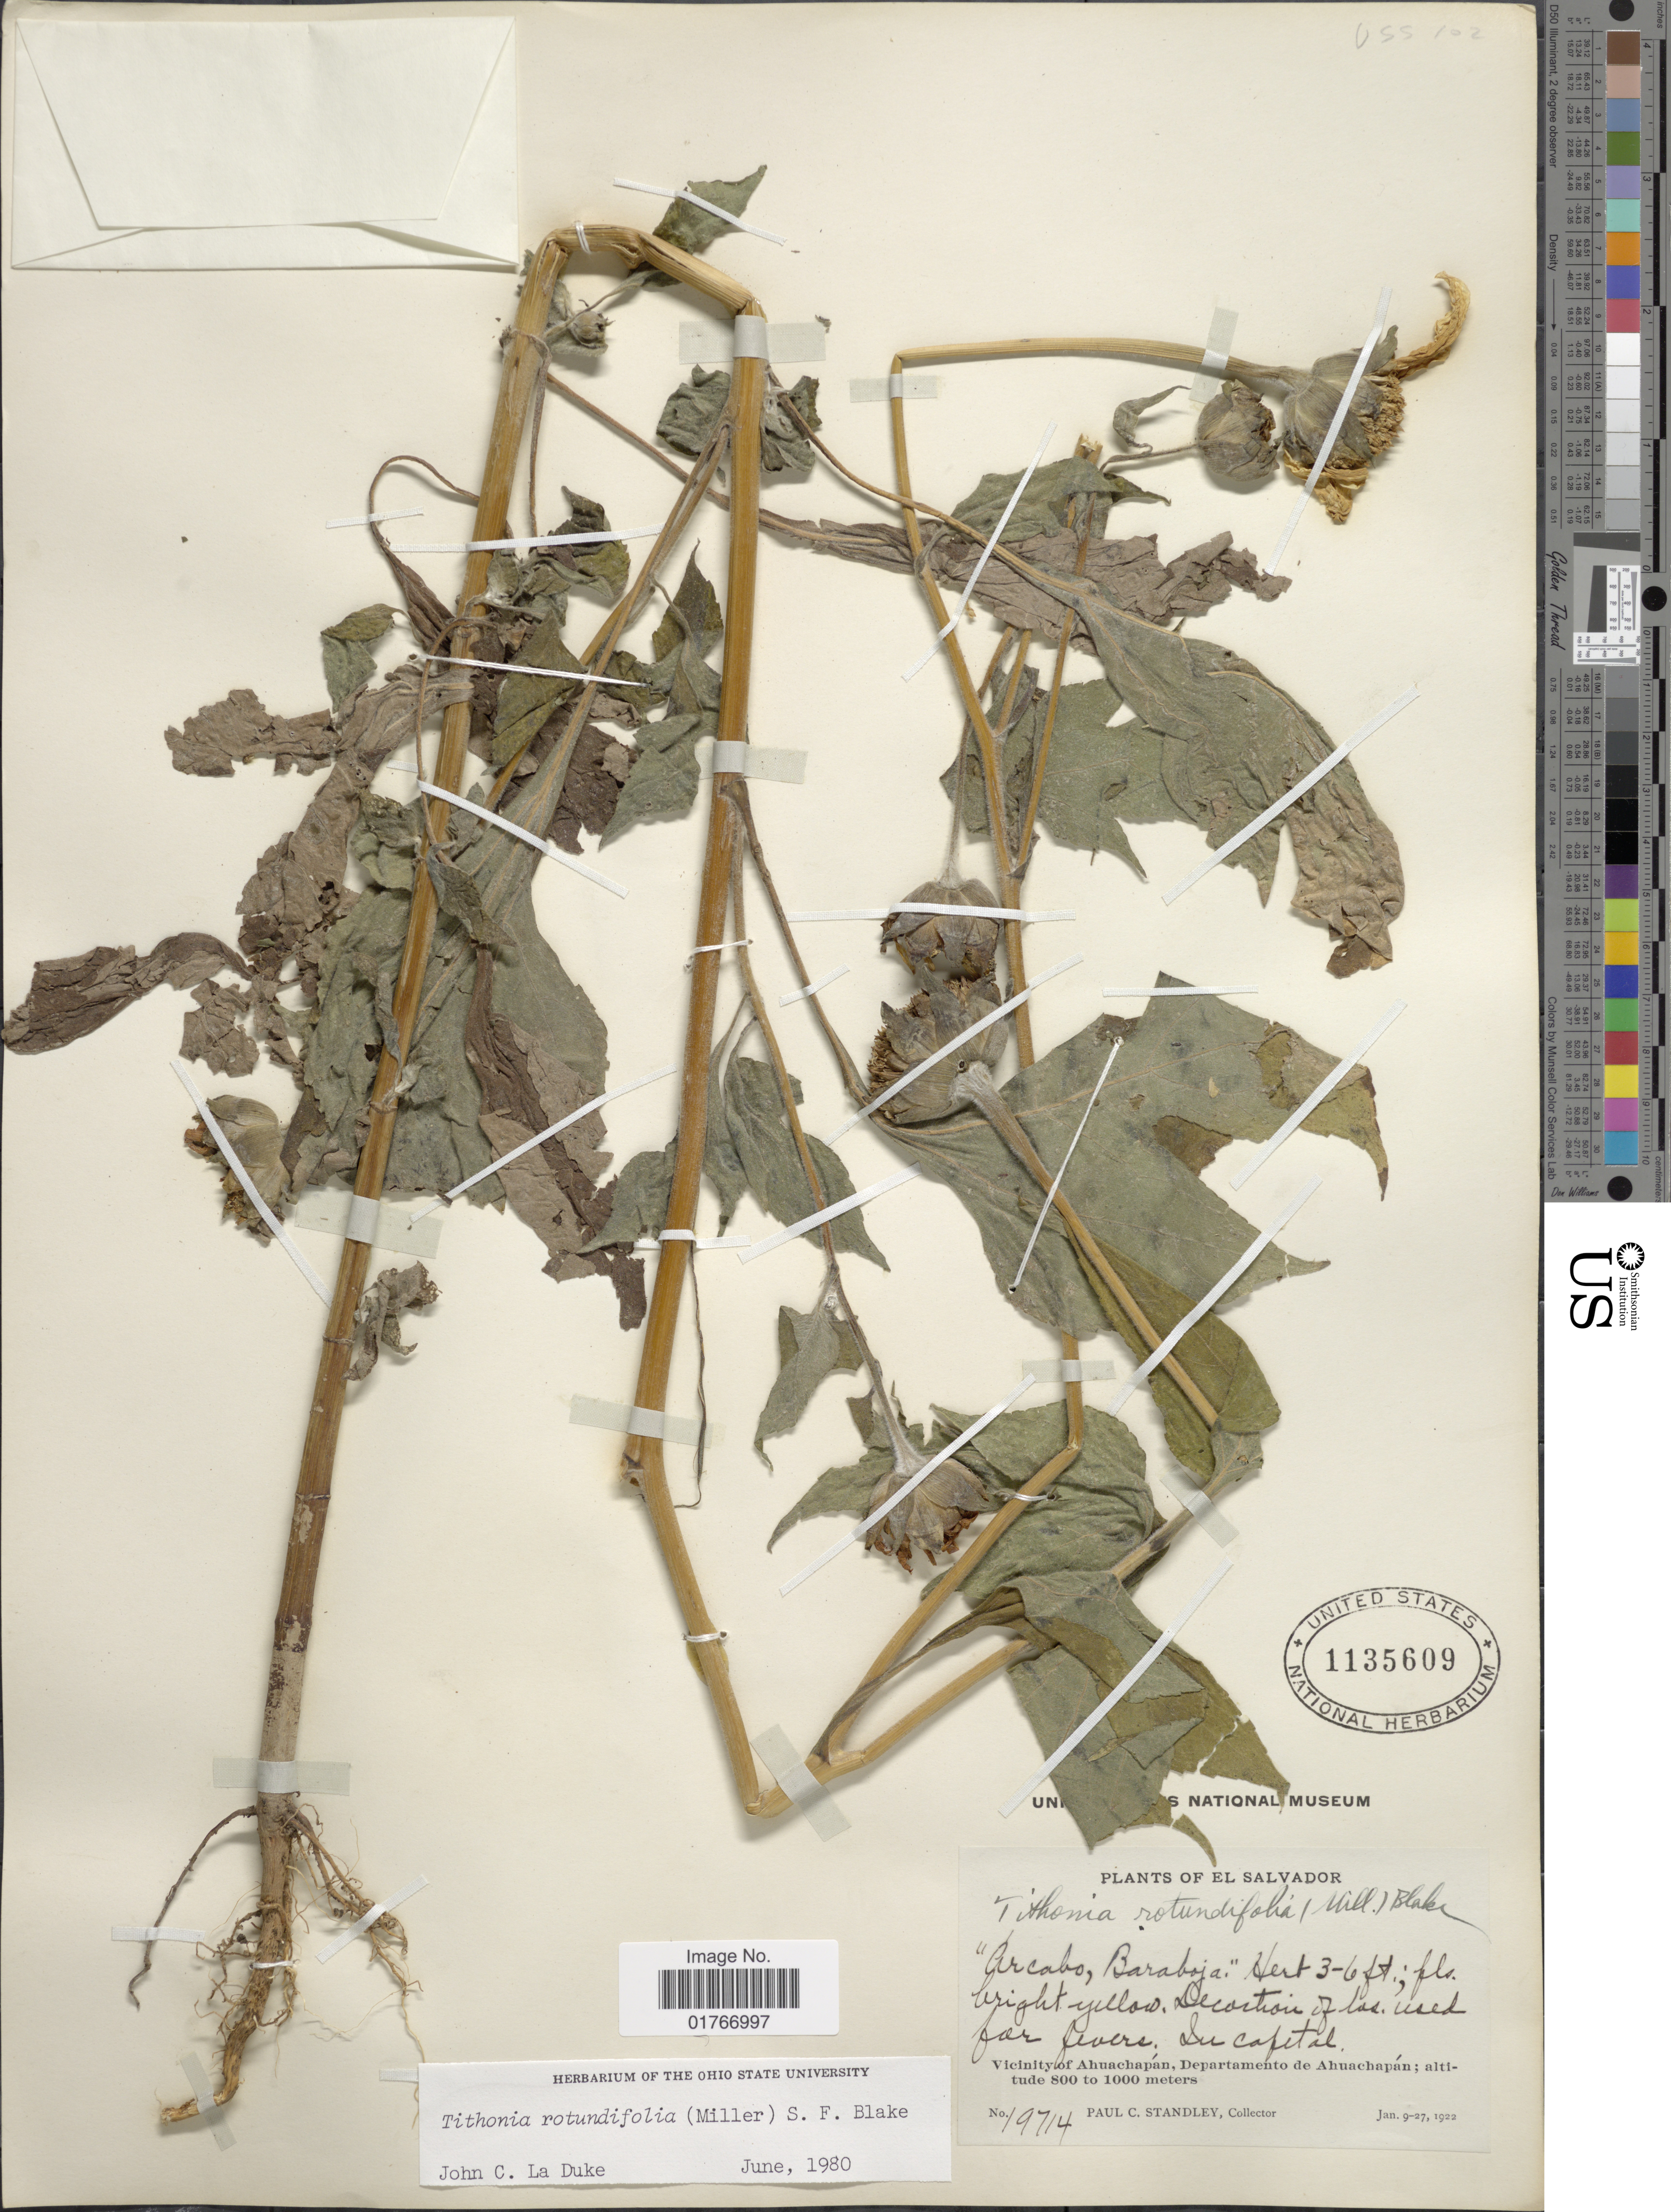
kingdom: Plantae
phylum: Tracheophyta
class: Magnoliopsida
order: Asterales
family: Asteraceae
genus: Tithonia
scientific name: Tithonia rotundifolia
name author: (Mill.) S.F. Blake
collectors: P. C. Standley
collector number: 19714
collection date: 1922-01-09/1922-01-27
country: El Salvador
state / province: Ahuachapan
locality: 'Arcabo, Barbaboja, Vicinity of Ahuachapán, Departamento de Ahuachapán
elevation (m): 800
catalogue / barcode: US 1135609